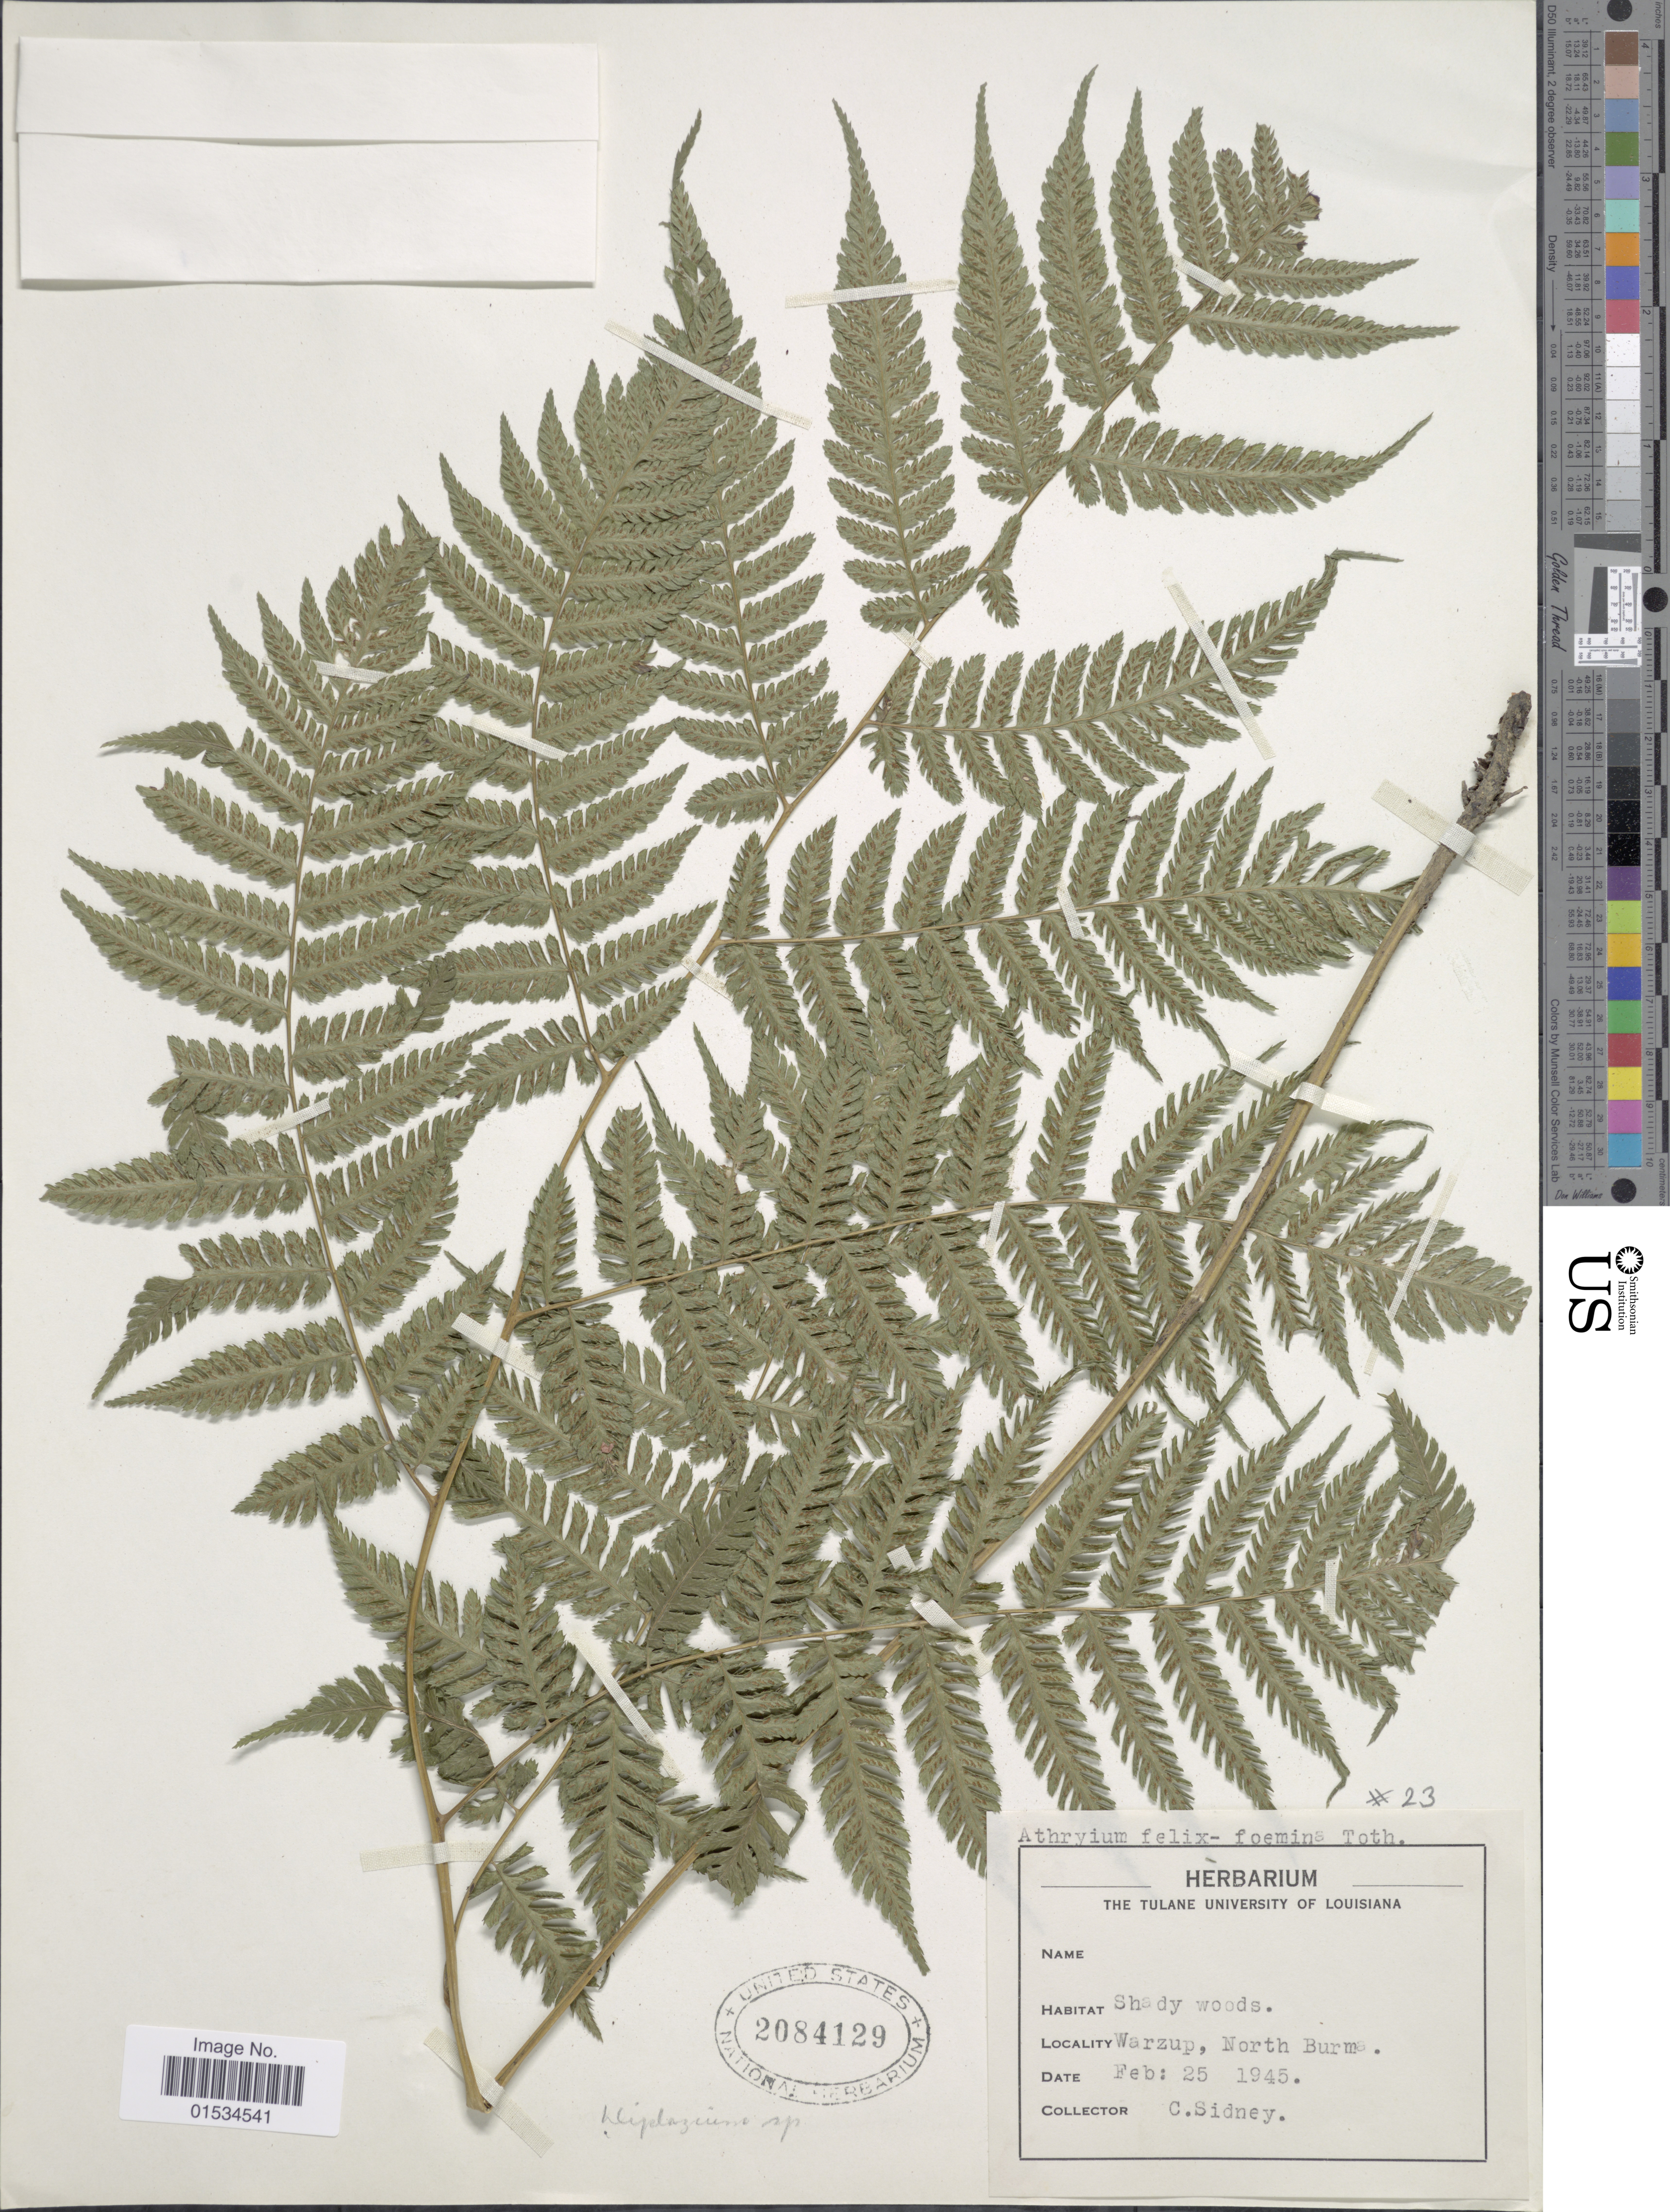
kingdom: Plantae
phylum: Tracheophyta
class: Polypodiopsida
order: Polypodiales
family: Athyriaceae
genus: Diplazium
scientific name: Diplazium sp.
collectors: C. Sidney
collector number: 23?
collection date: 1945-02-25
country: Myanmar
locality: Warzup, North Burma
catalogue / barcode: US 2084129